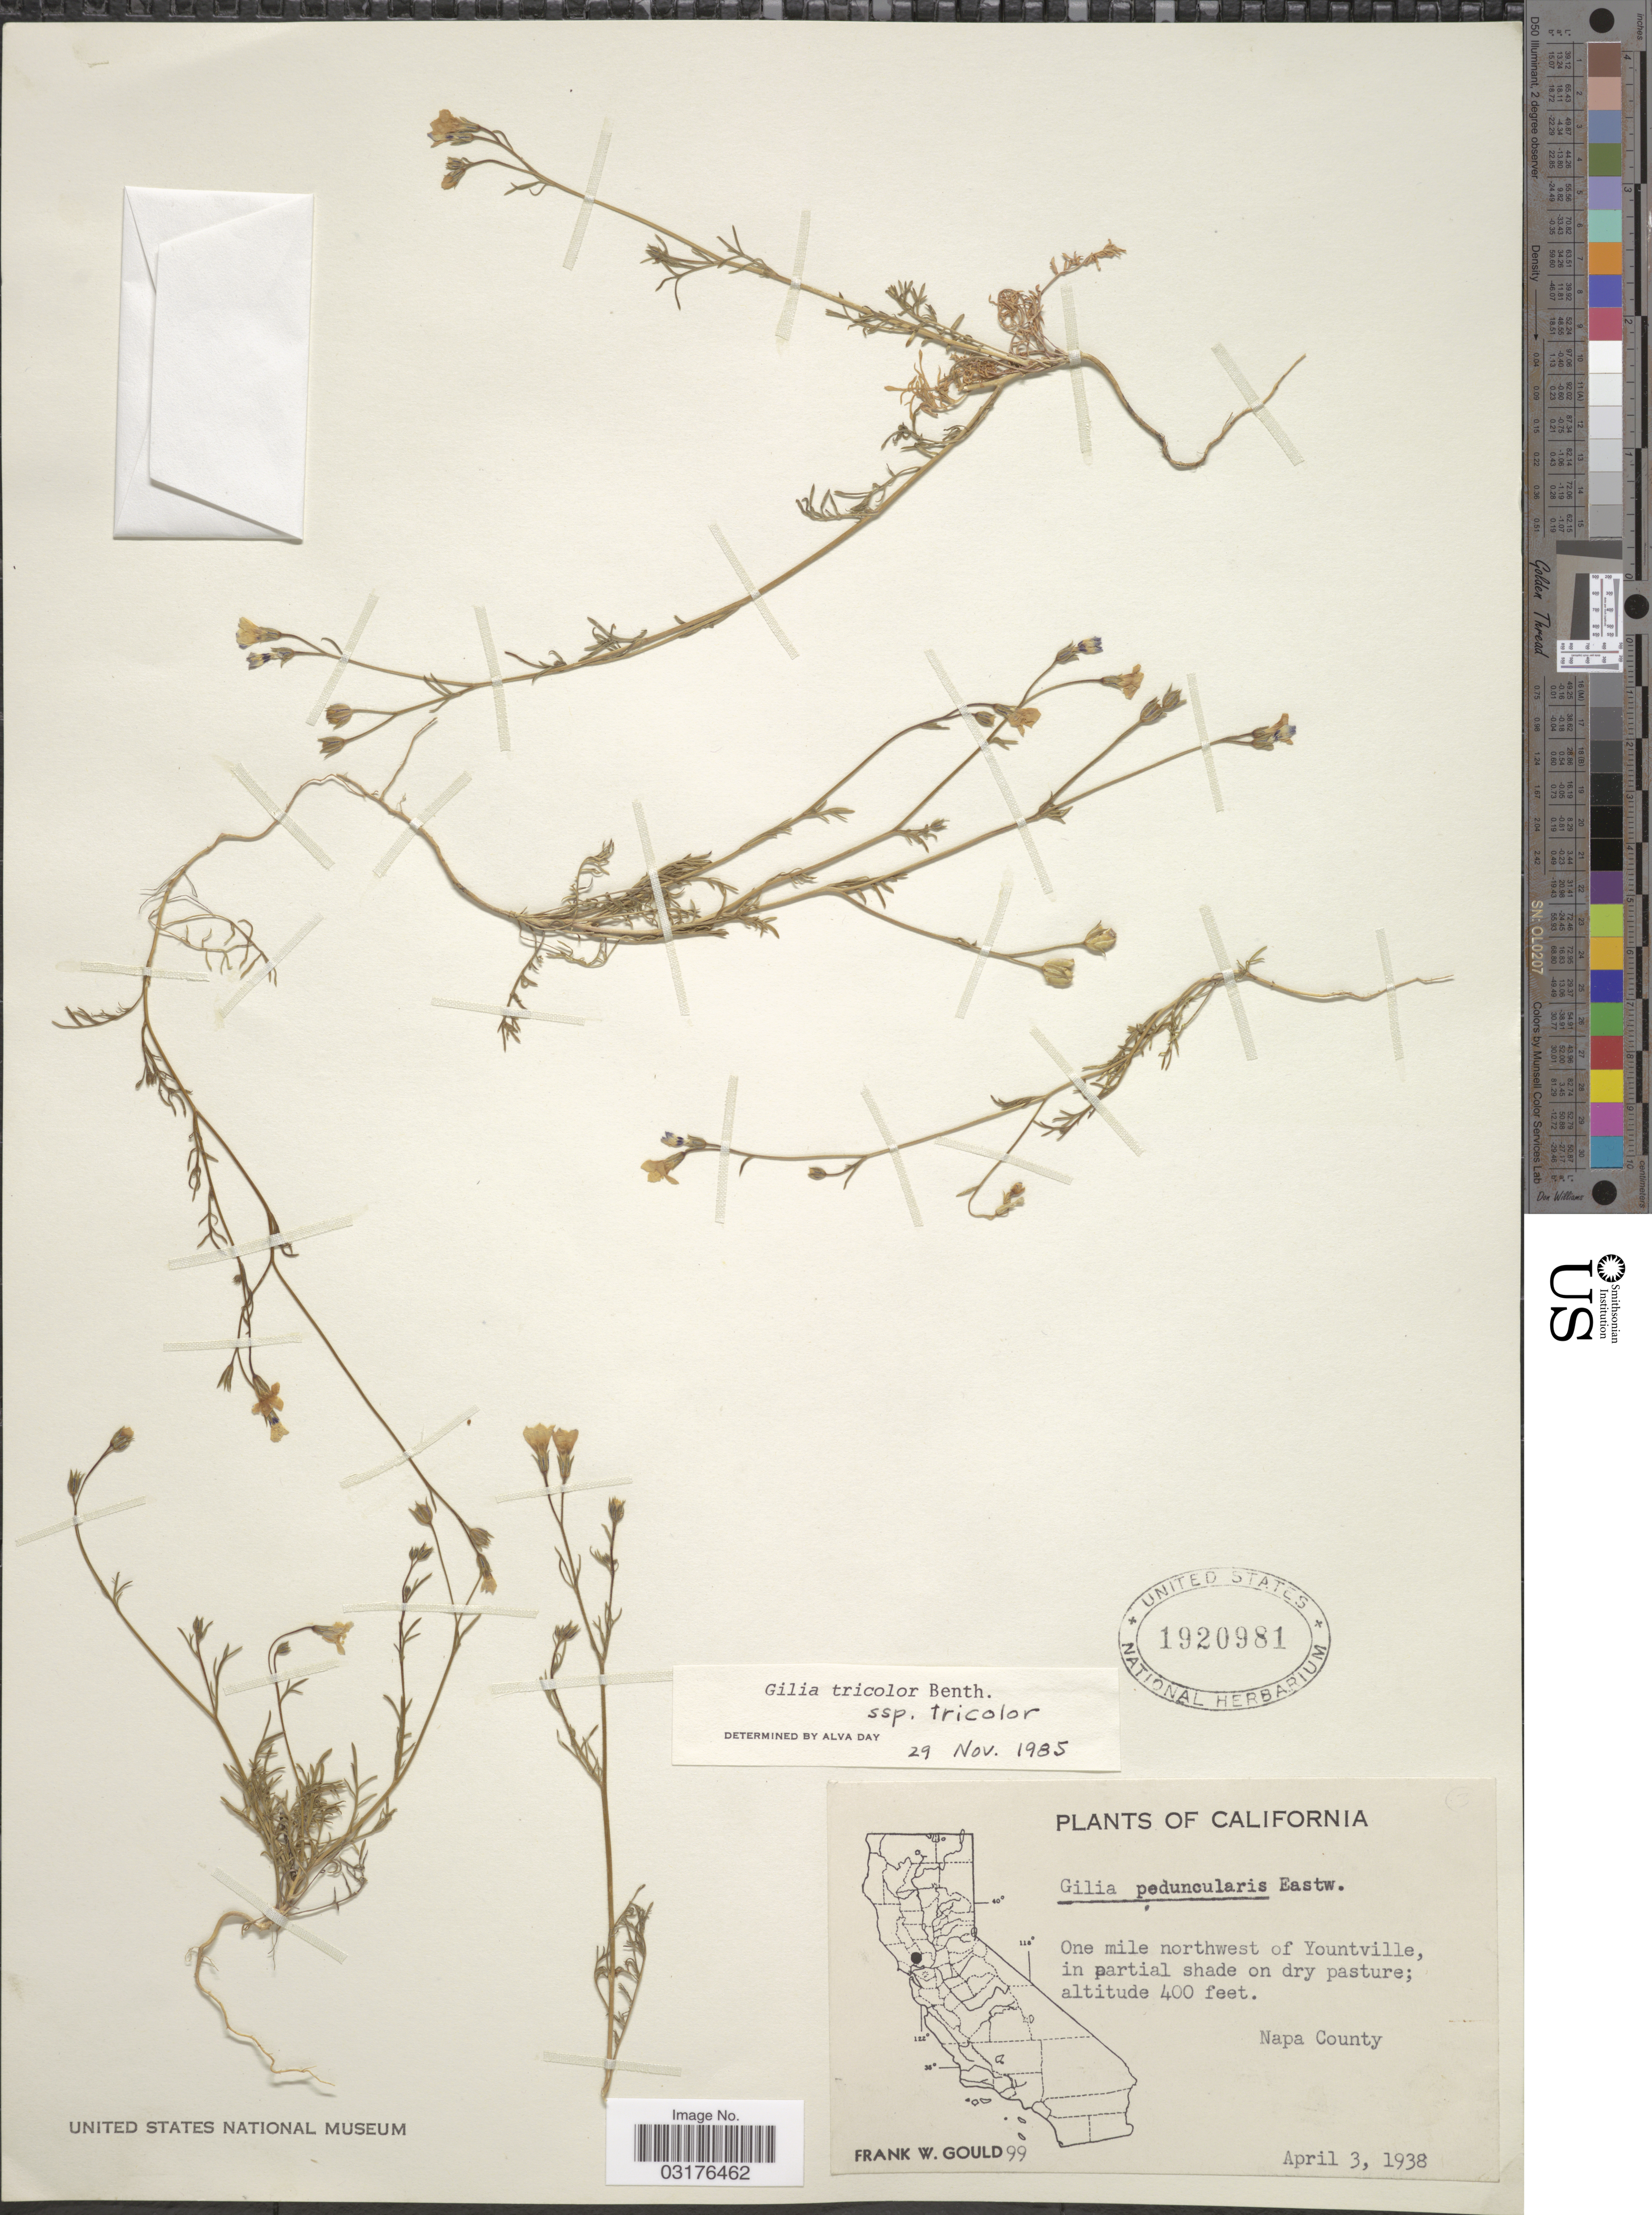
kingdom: Plantae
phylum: Tracheophyta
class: Magnoliopsida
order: Ericales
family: Polemoniaceae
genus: Gilia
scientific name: Gilia tricolor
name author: Benth.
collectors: F. W. Gould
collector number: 99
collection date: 1938-04-03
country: United States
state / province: California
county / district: Napa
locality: One mile northwest of Yountville, in partial shade on dry pasture; Napa County.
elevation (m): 122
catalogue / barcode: US 1920981